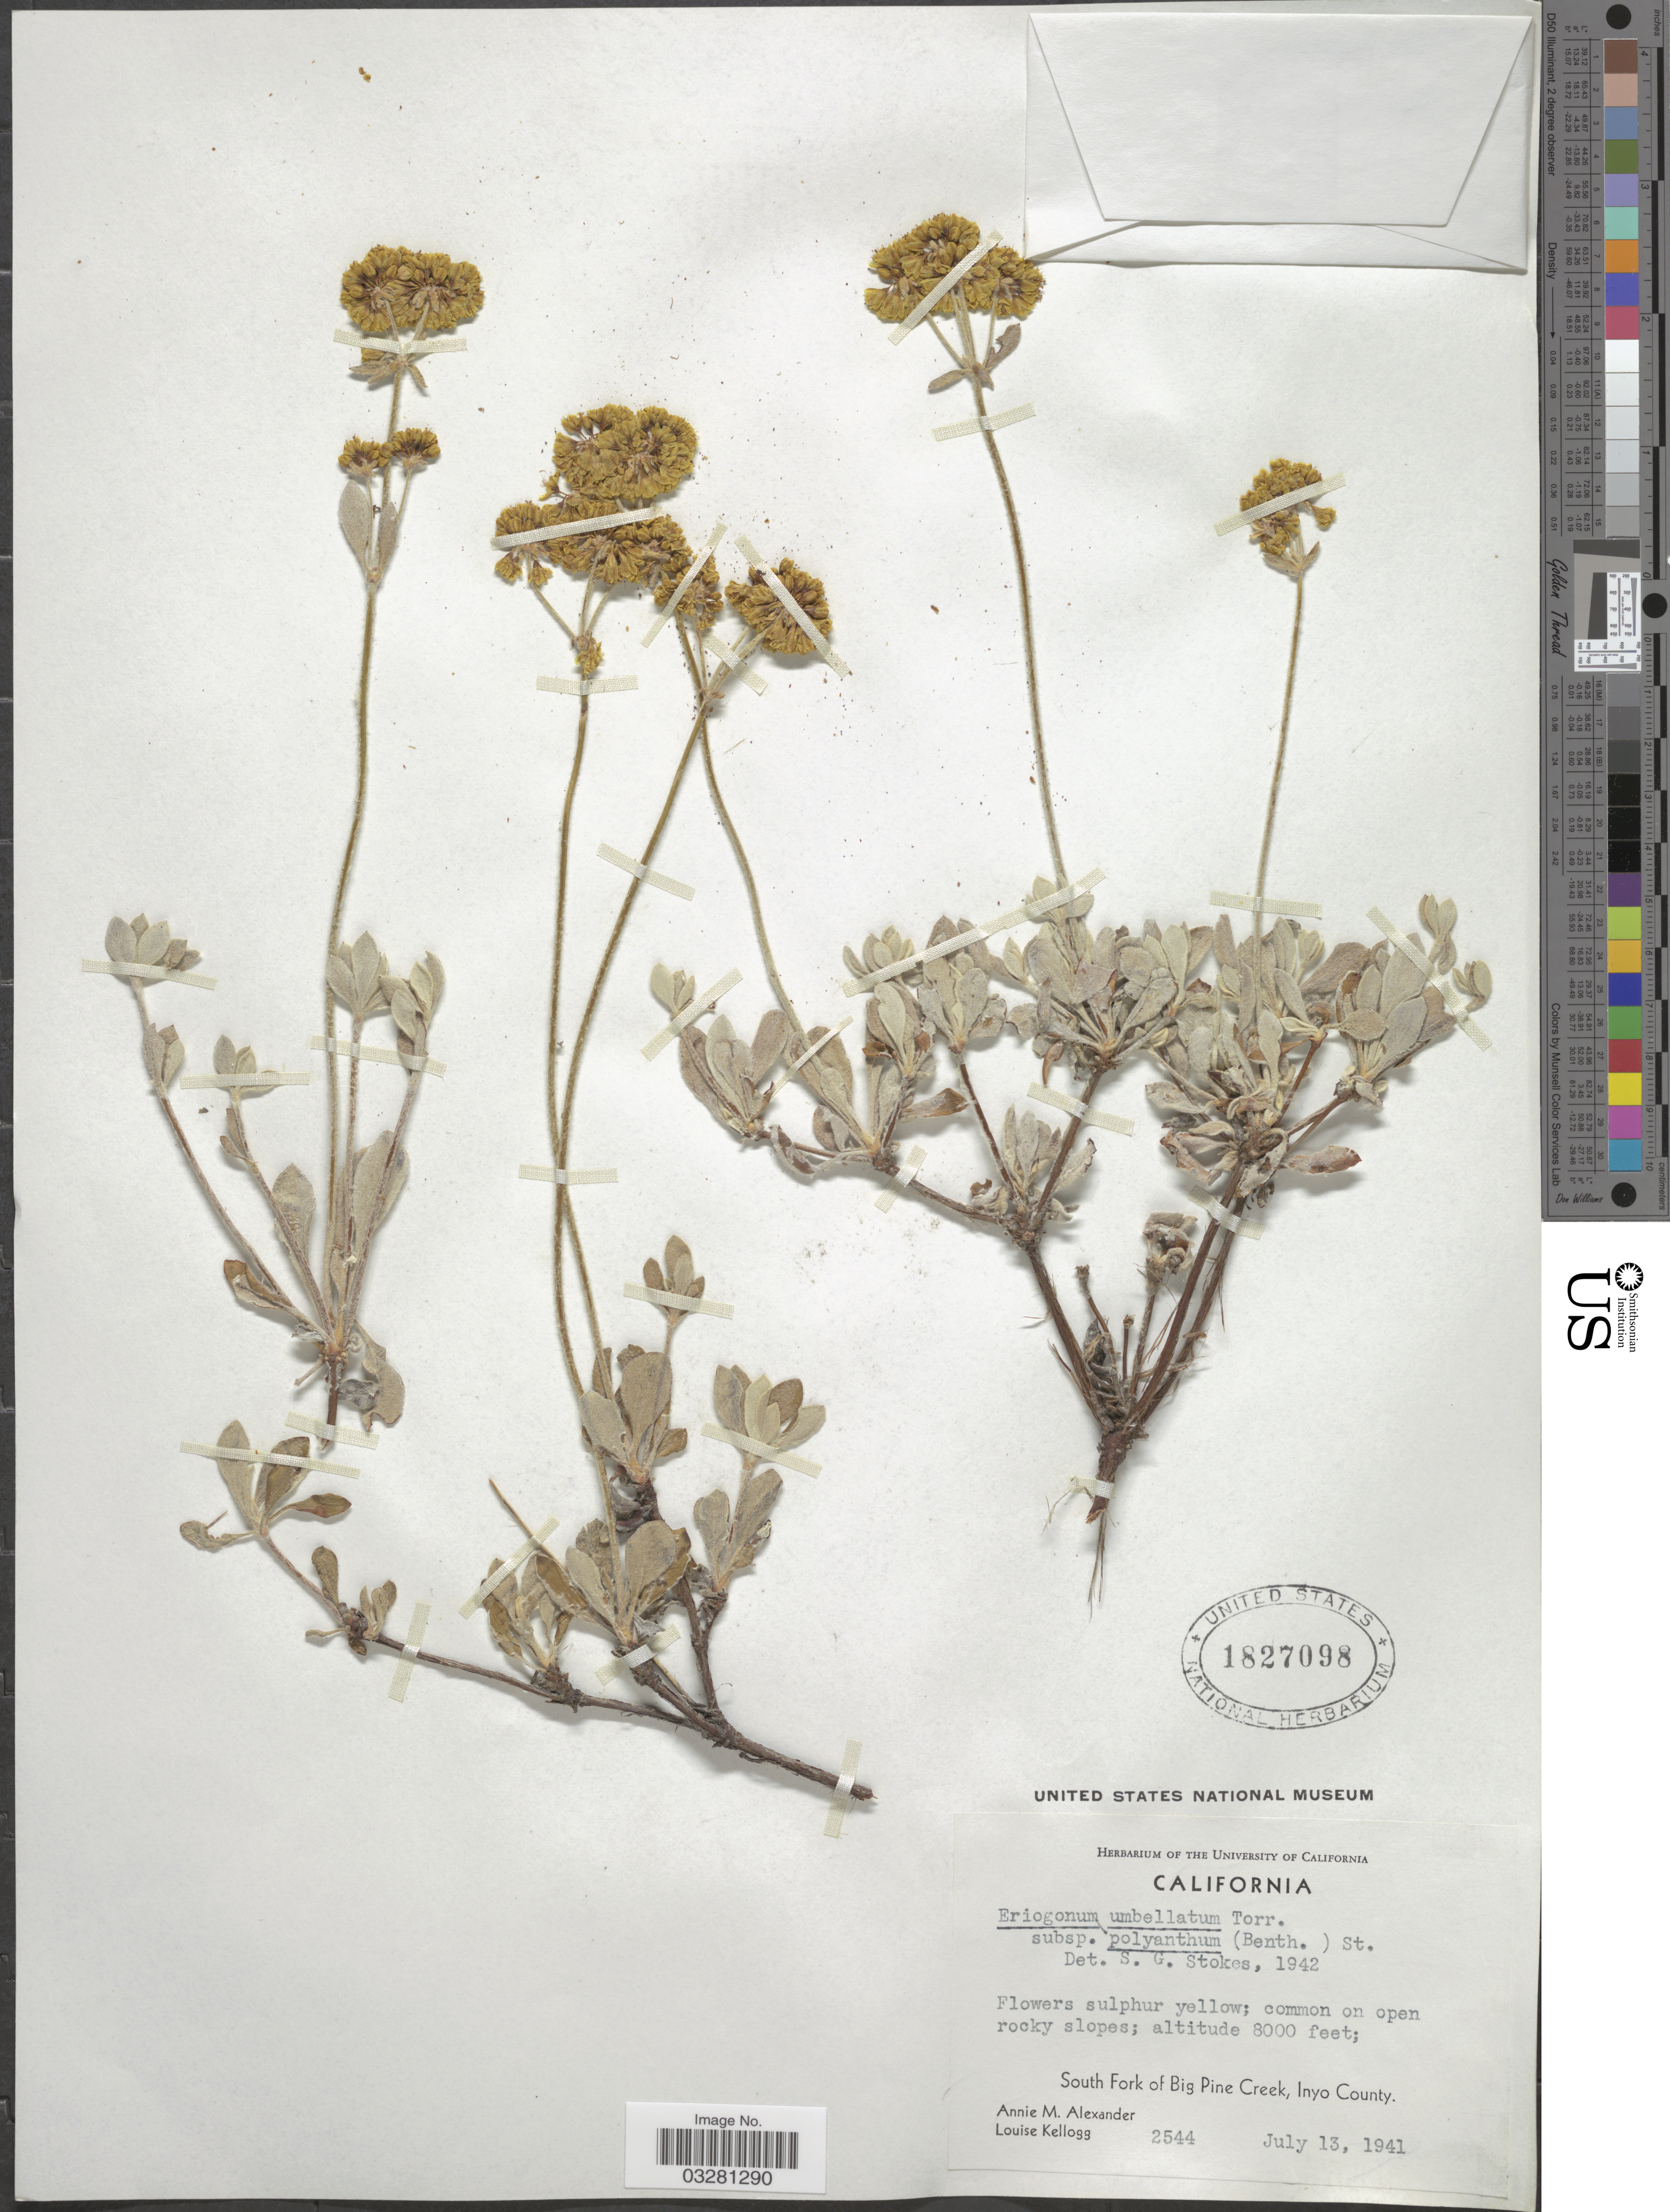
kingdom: Plantae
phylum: Tracheophyta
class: Magnoliopsida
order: Caryophyllales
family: Polygonaceae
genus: Eriogonum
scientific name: Eriogonum umbellatum var. umbellatum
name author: Torr.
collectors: A. M. Alexander & L. Kellogg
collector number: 2544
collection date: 1941-07-13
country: United States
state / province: California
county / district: Inyo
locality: South Fork of Big Pine Creek, Inyo County.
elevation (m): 2438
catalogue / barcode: US 1827098